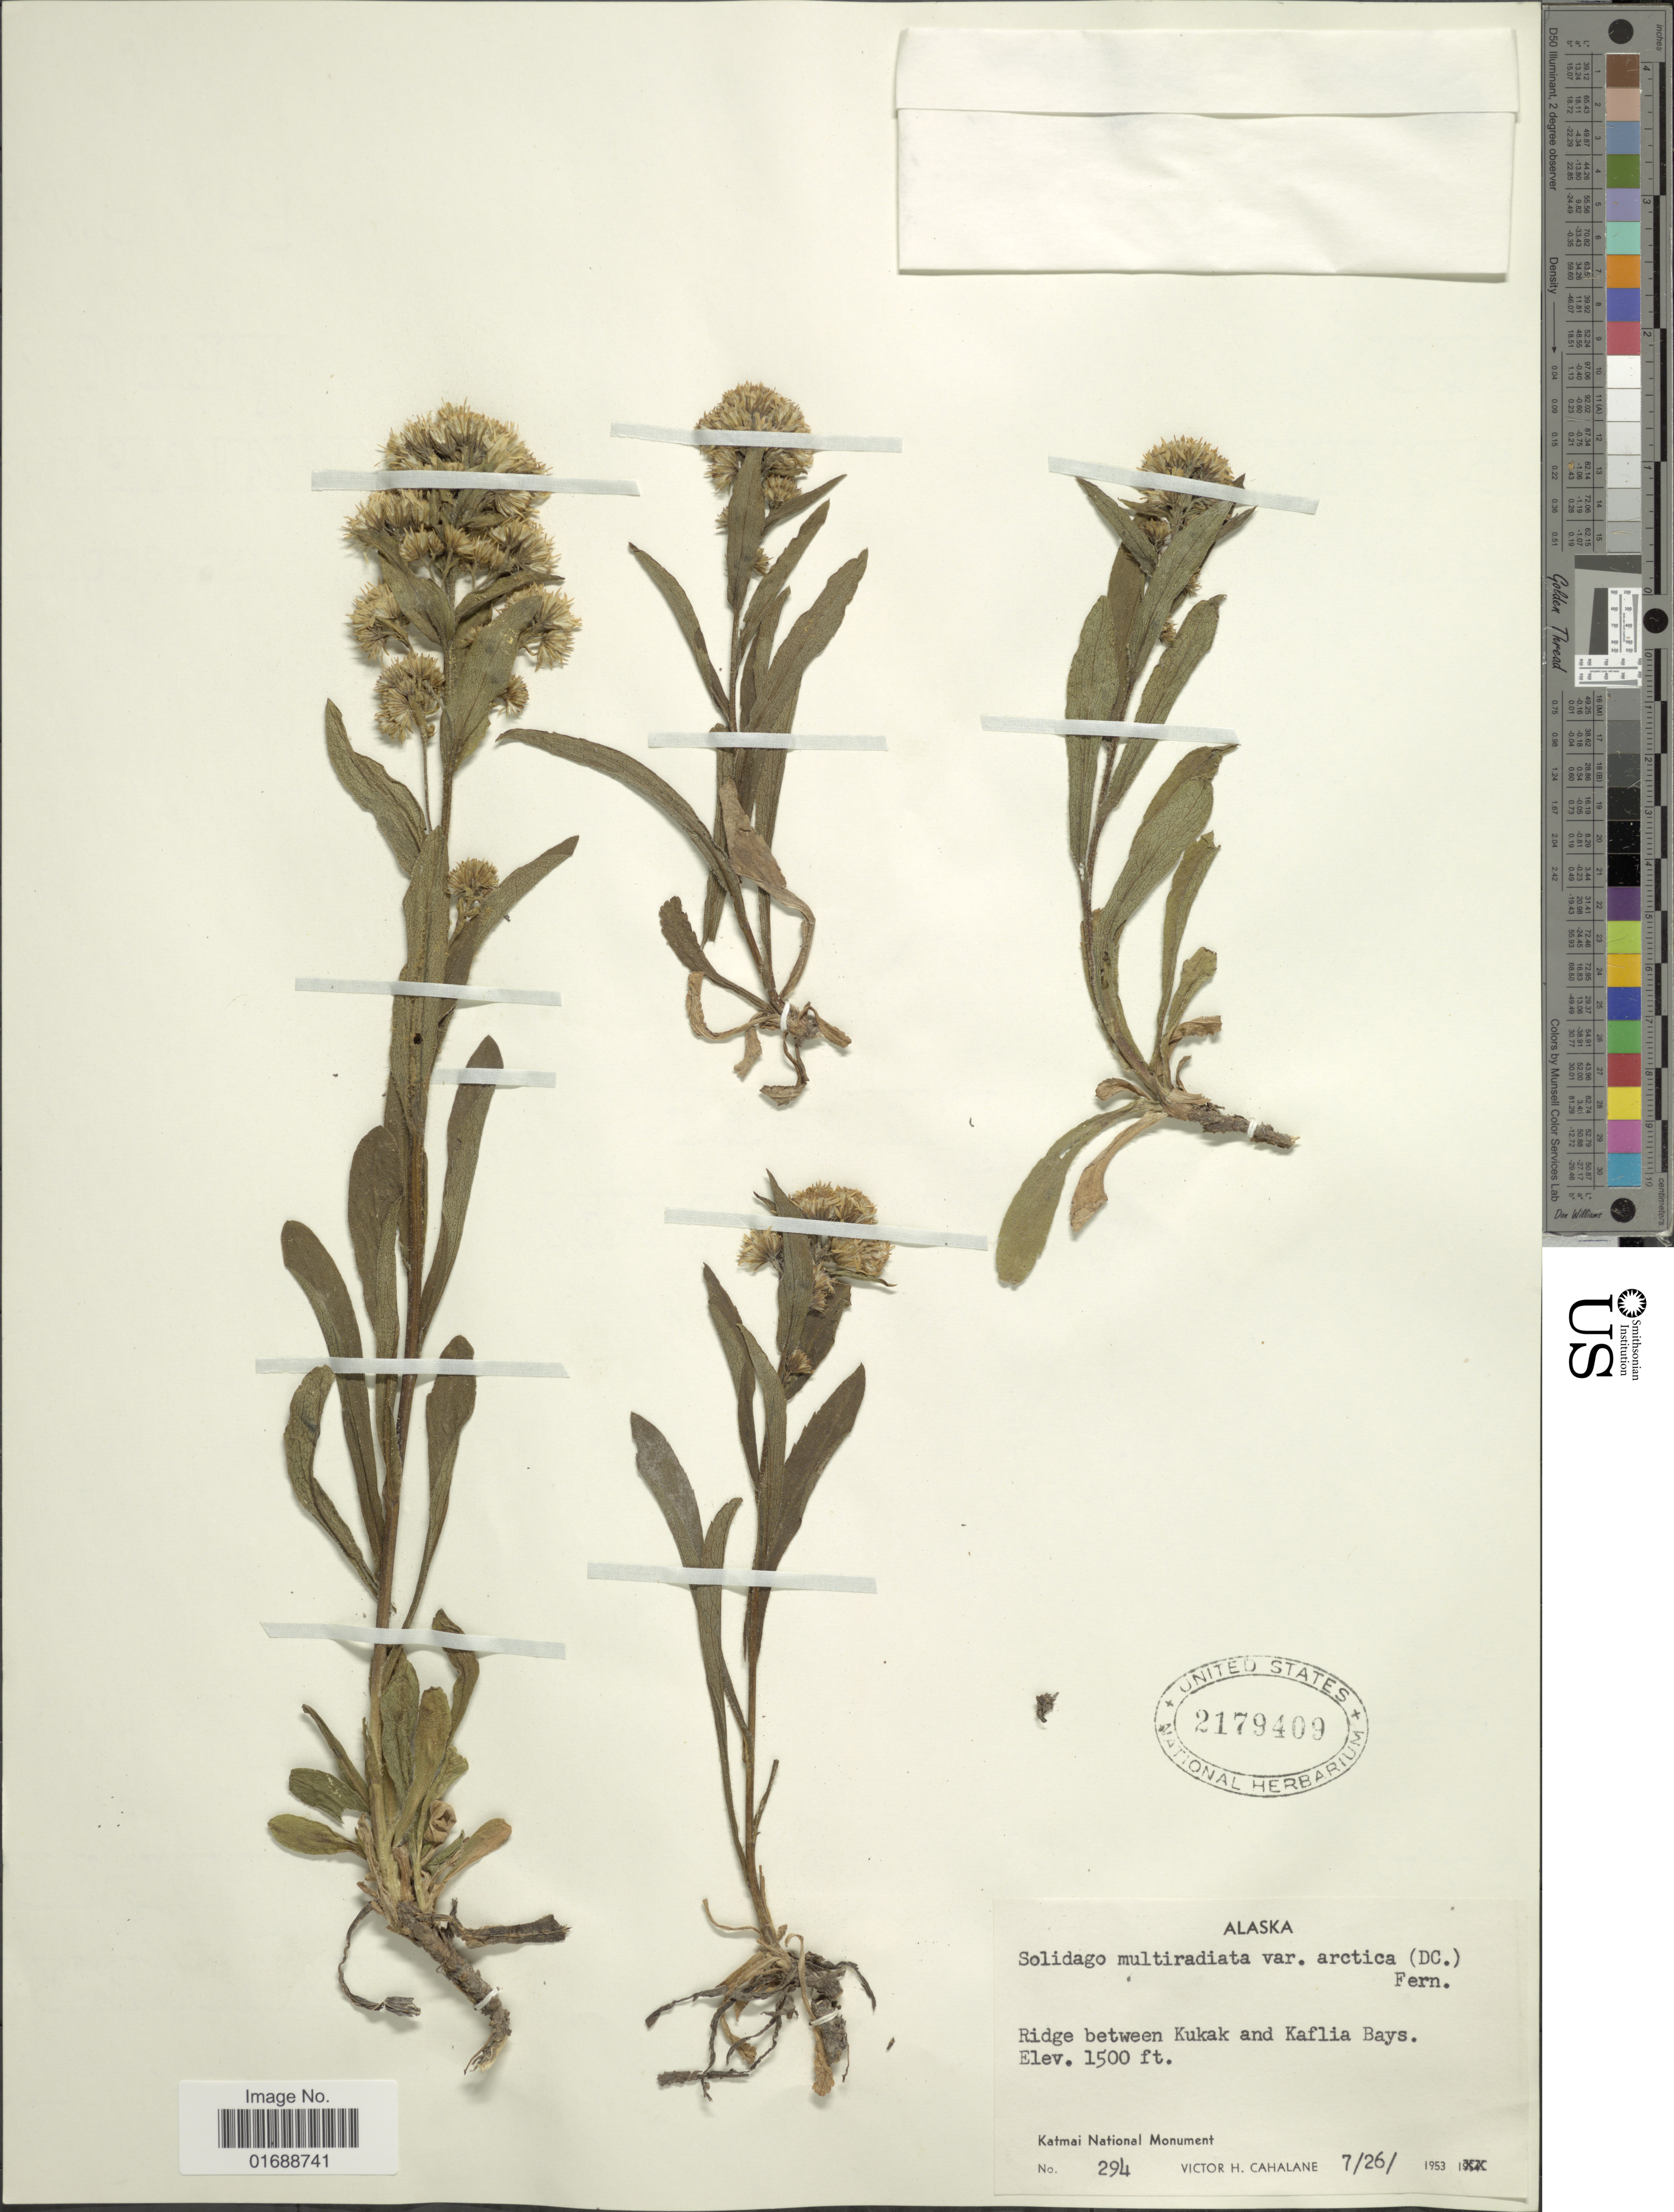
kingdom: Plantae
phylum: Tracheophyta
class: Magnoliopsida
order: Asterales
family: Asteraceae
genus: Solidago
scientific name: Solidago multiradiata var. arctica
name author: (DC.) Fernald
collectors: V. Cahalane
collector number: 294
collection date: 1953-07-26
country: United States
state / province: Alaska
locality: Ridge between Kukan and Kaflia Bays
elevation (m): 457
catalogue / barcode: US 2179409